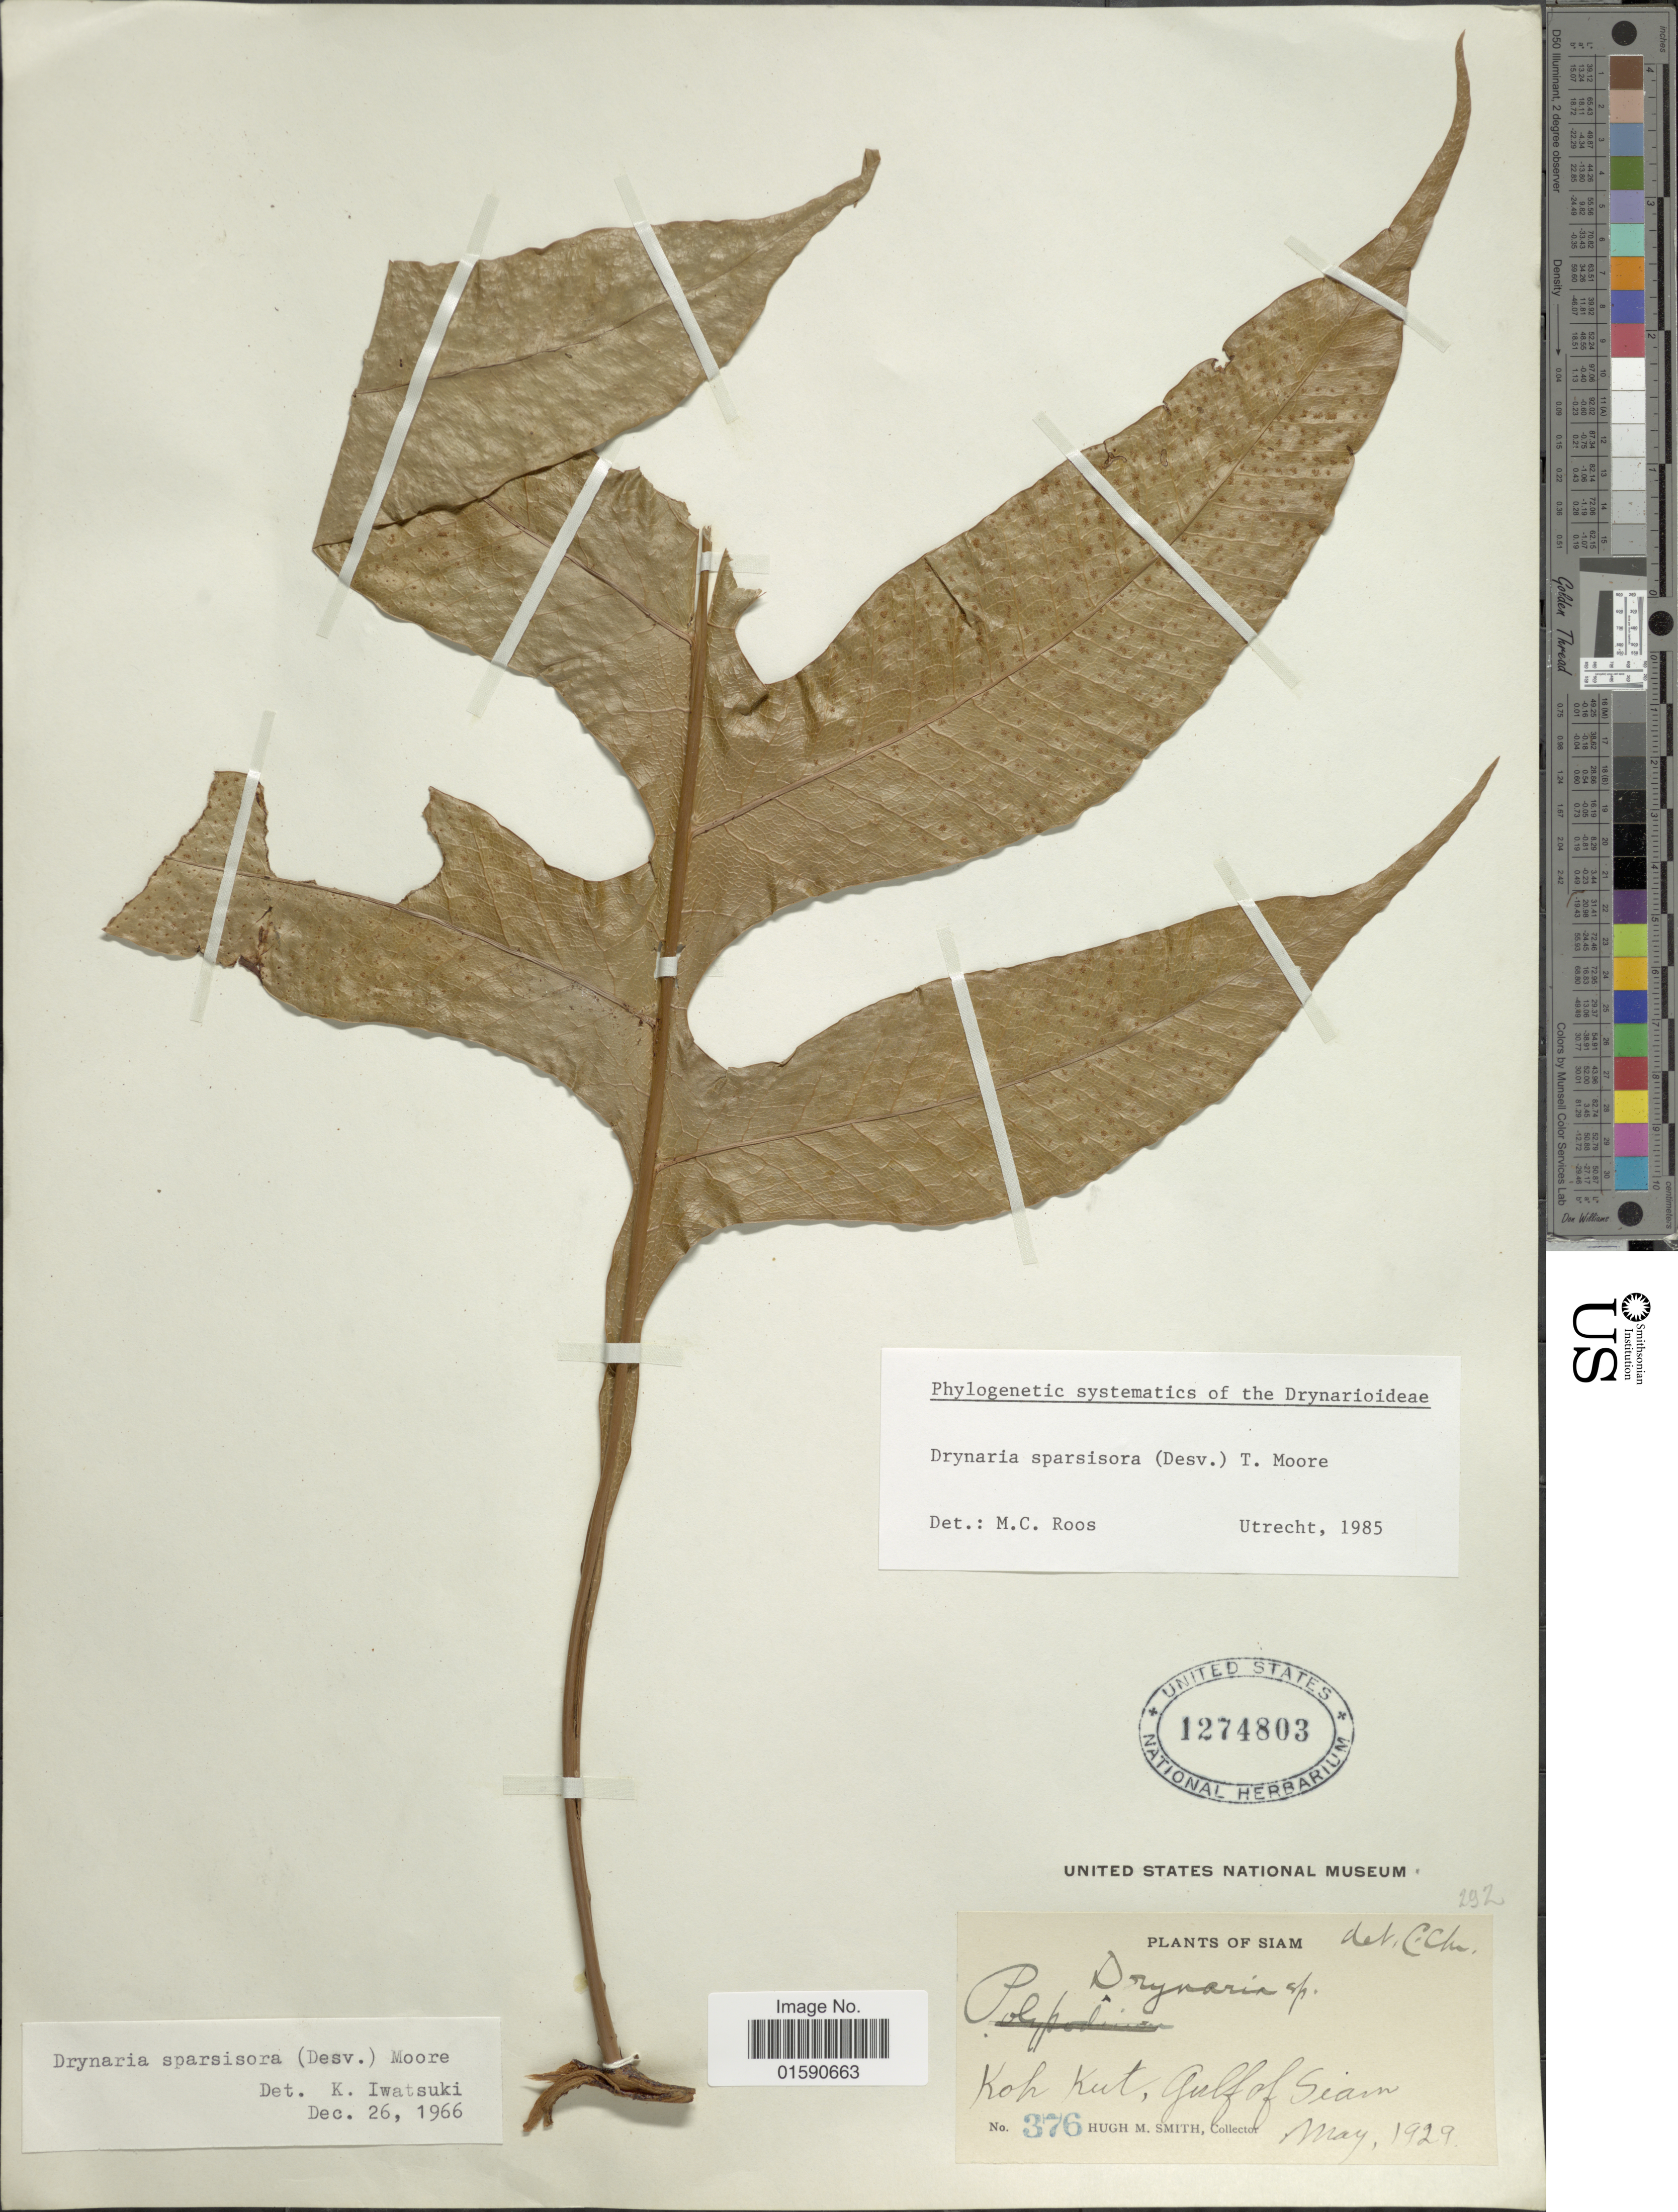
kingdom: Plantae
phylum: Tracheophyta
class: Polypodiopsida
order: Polypodiales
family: Polypodiaceae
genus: Drynaria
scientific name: Drynaria sparsisora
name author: (Desu.) T. Moore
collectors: H. M. Smith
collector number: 376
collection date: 1929-05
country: Thailand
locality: Koh Kut, Gulf of Siam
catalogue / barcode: US 1274803